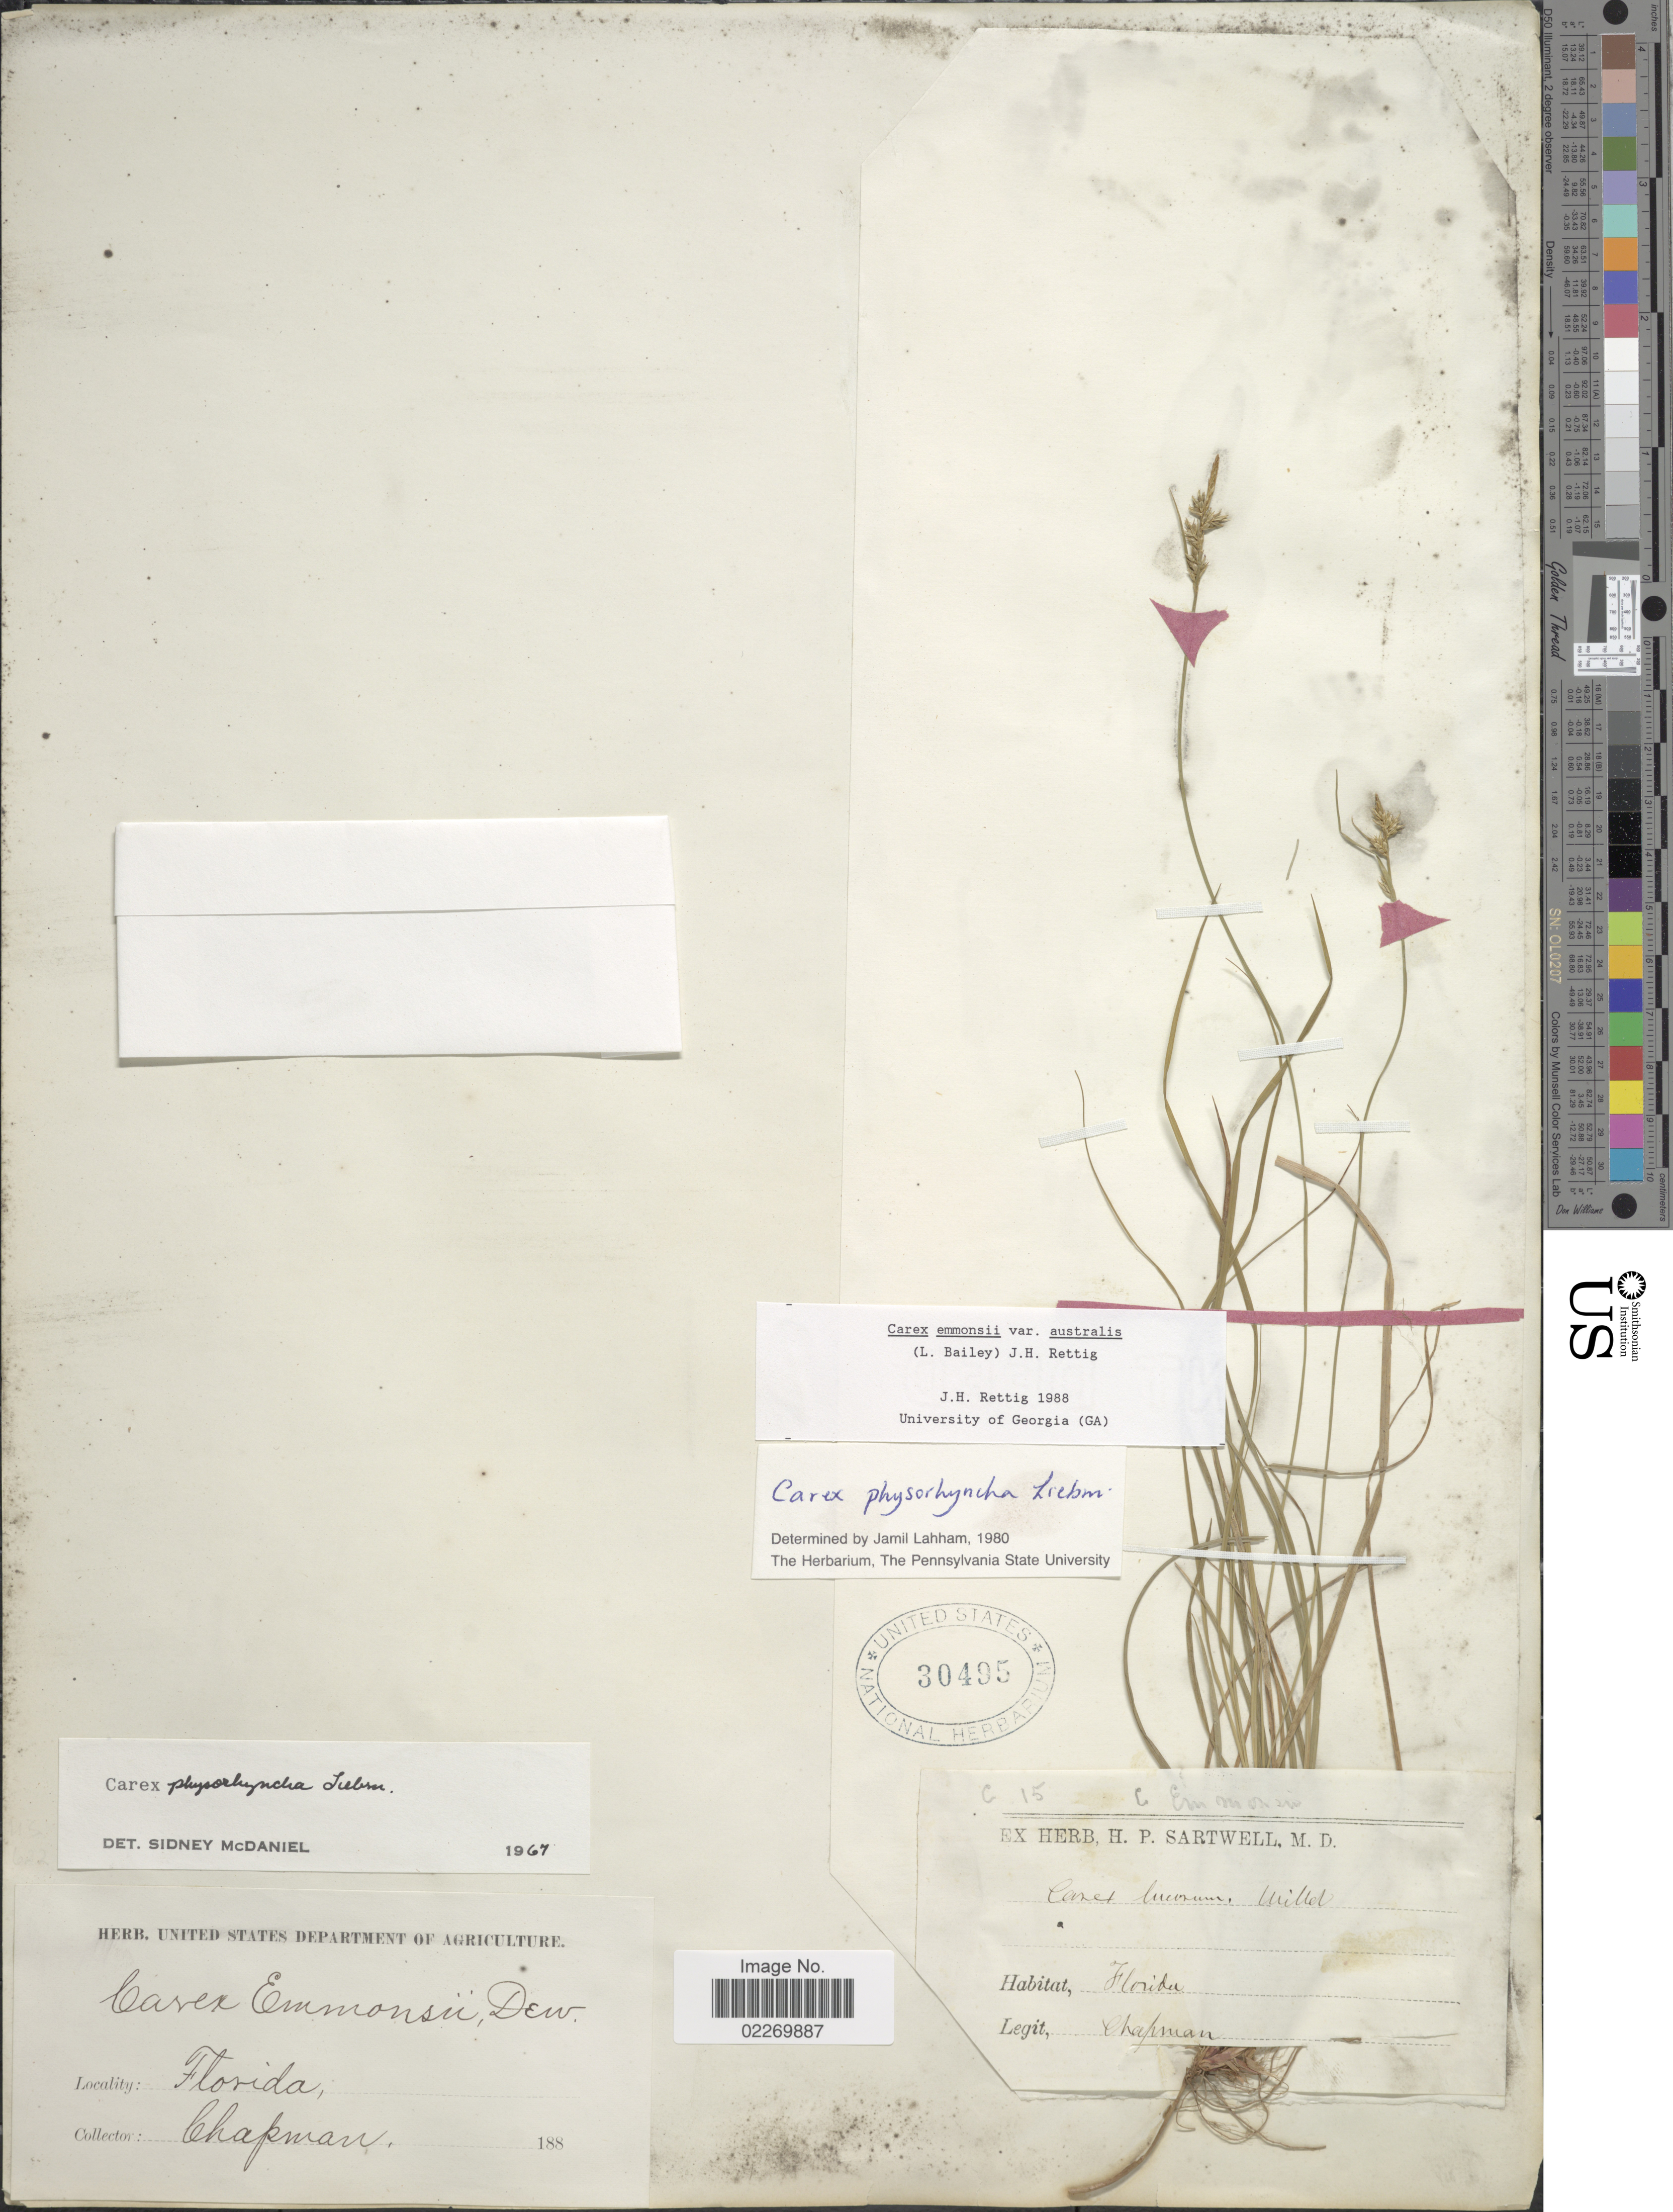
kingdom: Plantae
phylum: Tracheophyta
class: Liliopsida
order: Poales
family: Cyperaceae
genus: Carex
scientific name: Carex physorhyncha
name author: Liebm. ex Steud.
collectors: A. Chapman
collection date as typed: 188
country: United States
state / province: Florida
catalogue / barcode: US 30495